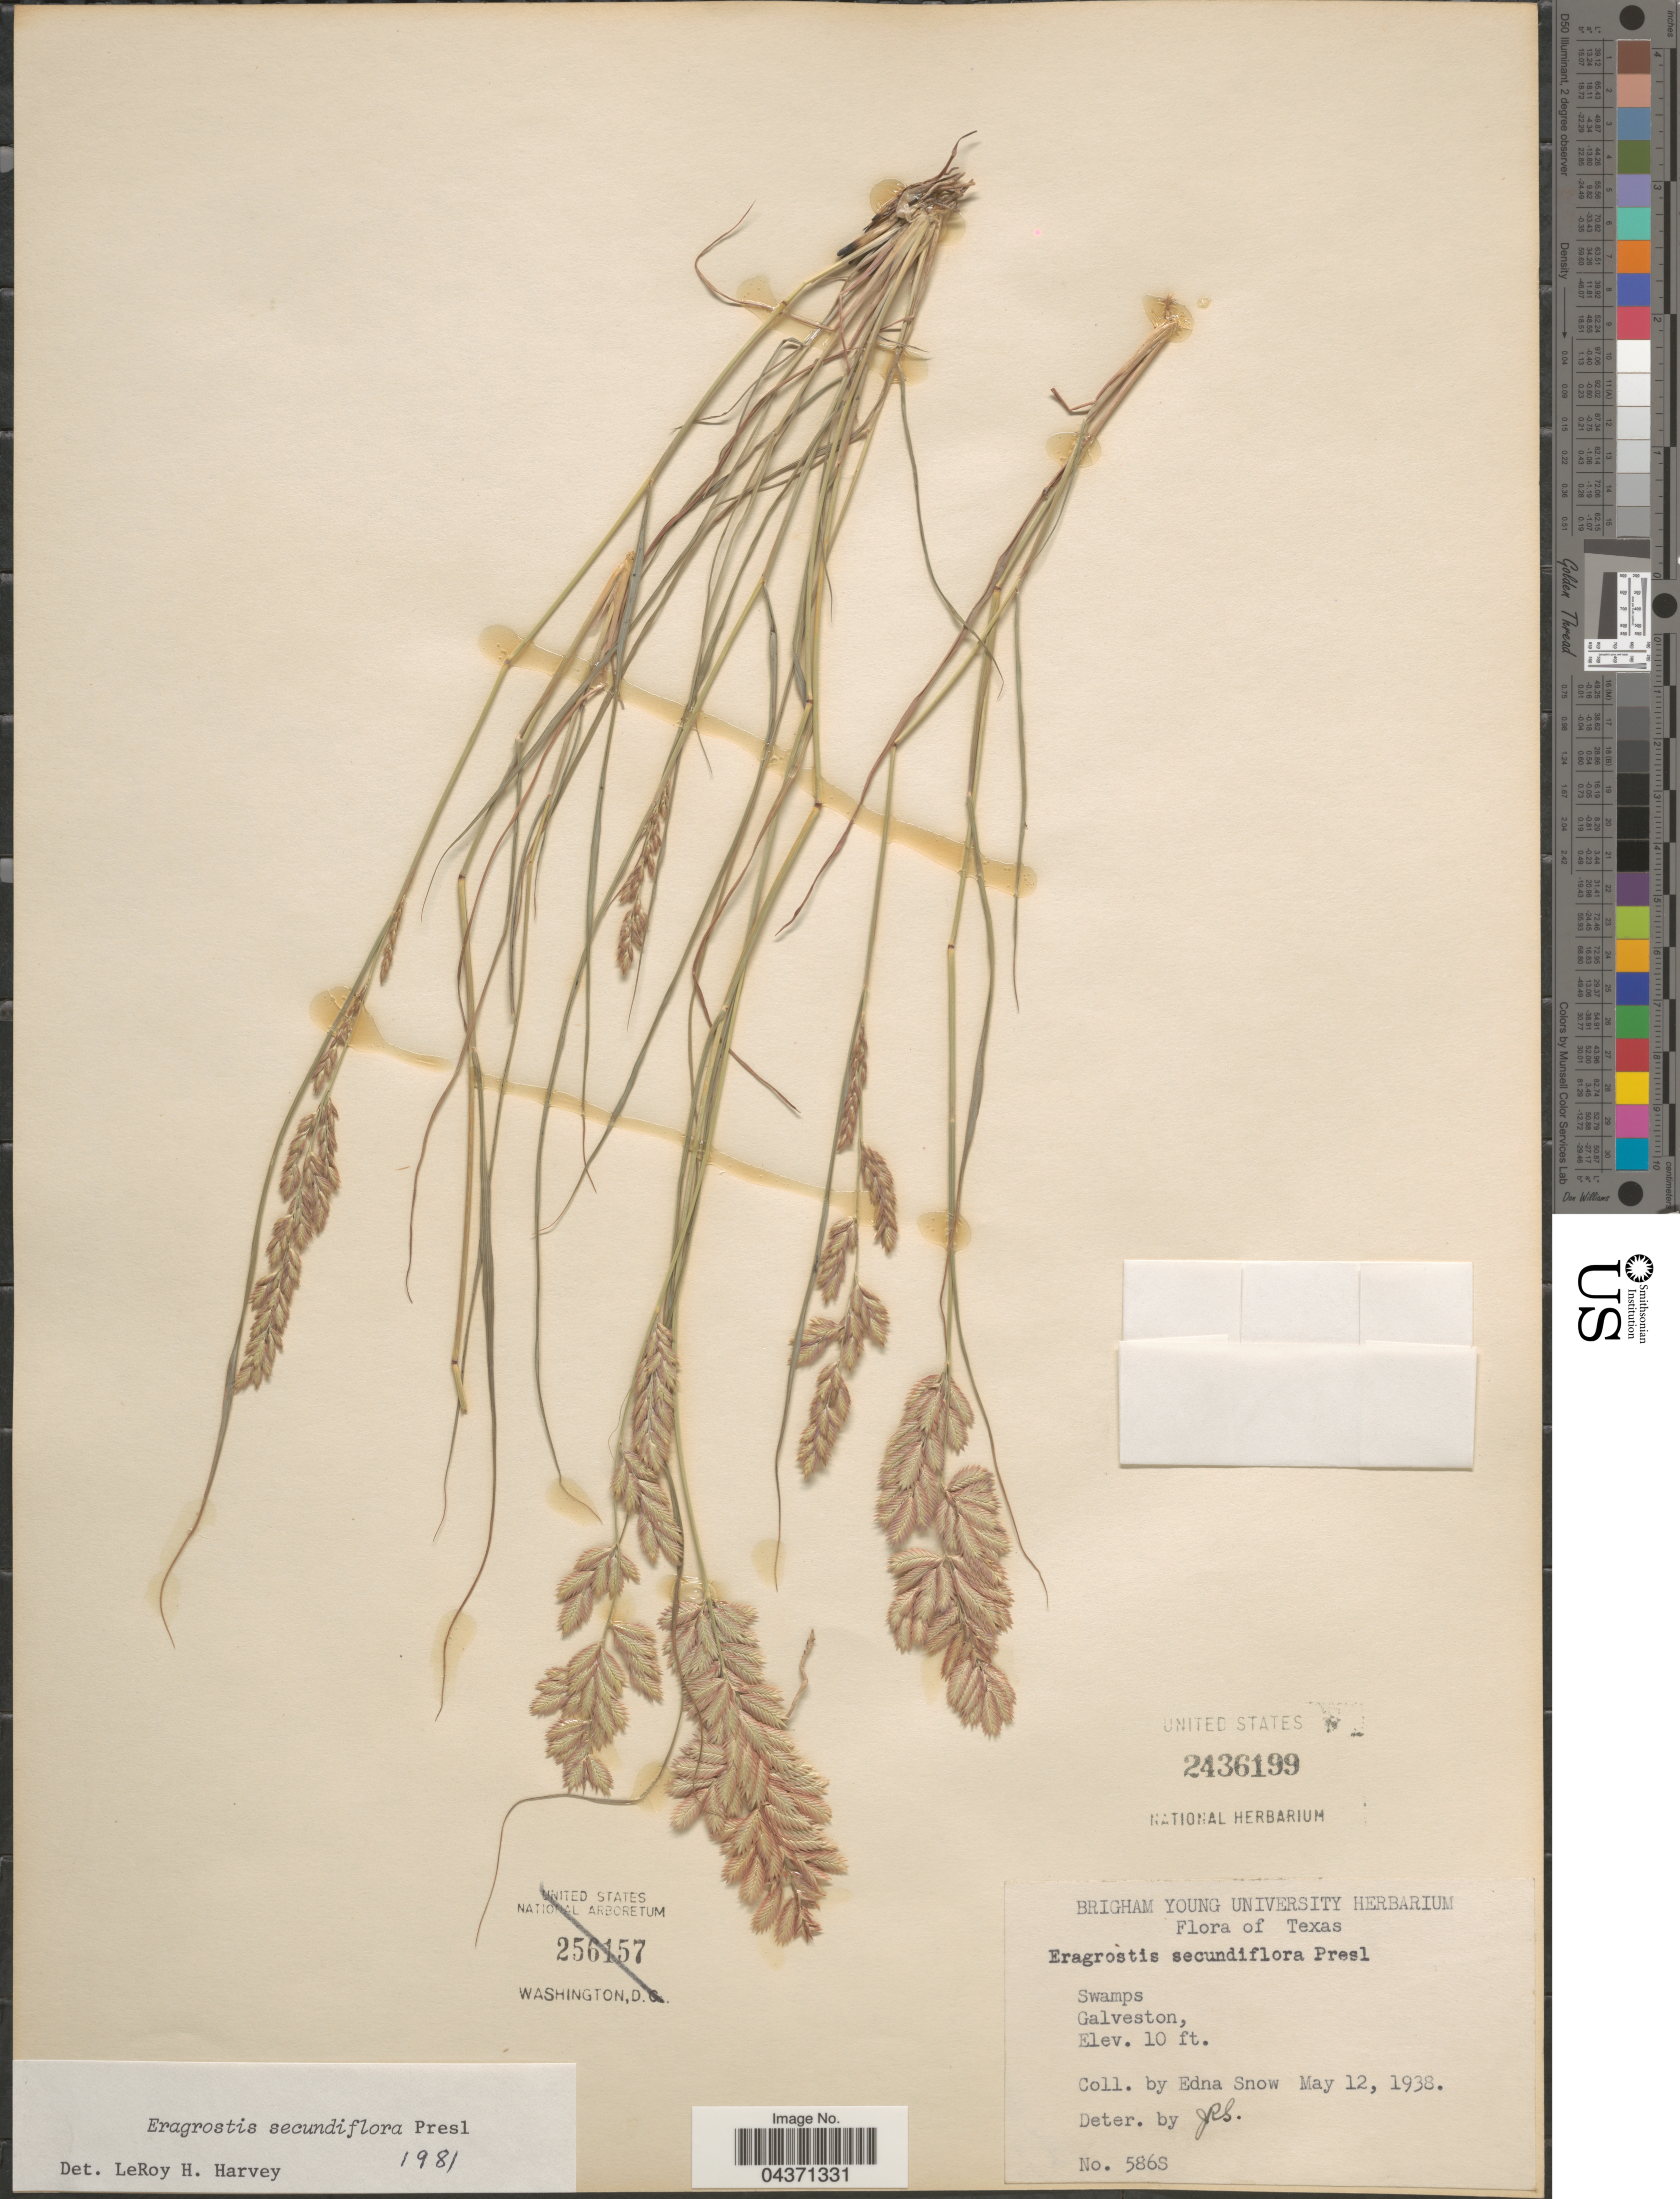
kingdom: Plantae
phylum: Tracheophyta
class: Liliopsida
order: Poales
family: Poaceae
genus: Eragrostis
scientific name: Eragrostis secundiflora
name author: J. Presl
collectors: E. Snow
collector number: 586S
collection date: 1938-05-12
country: United States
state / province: Texas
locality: Galveston.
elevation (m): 3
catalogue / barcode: US 2436199